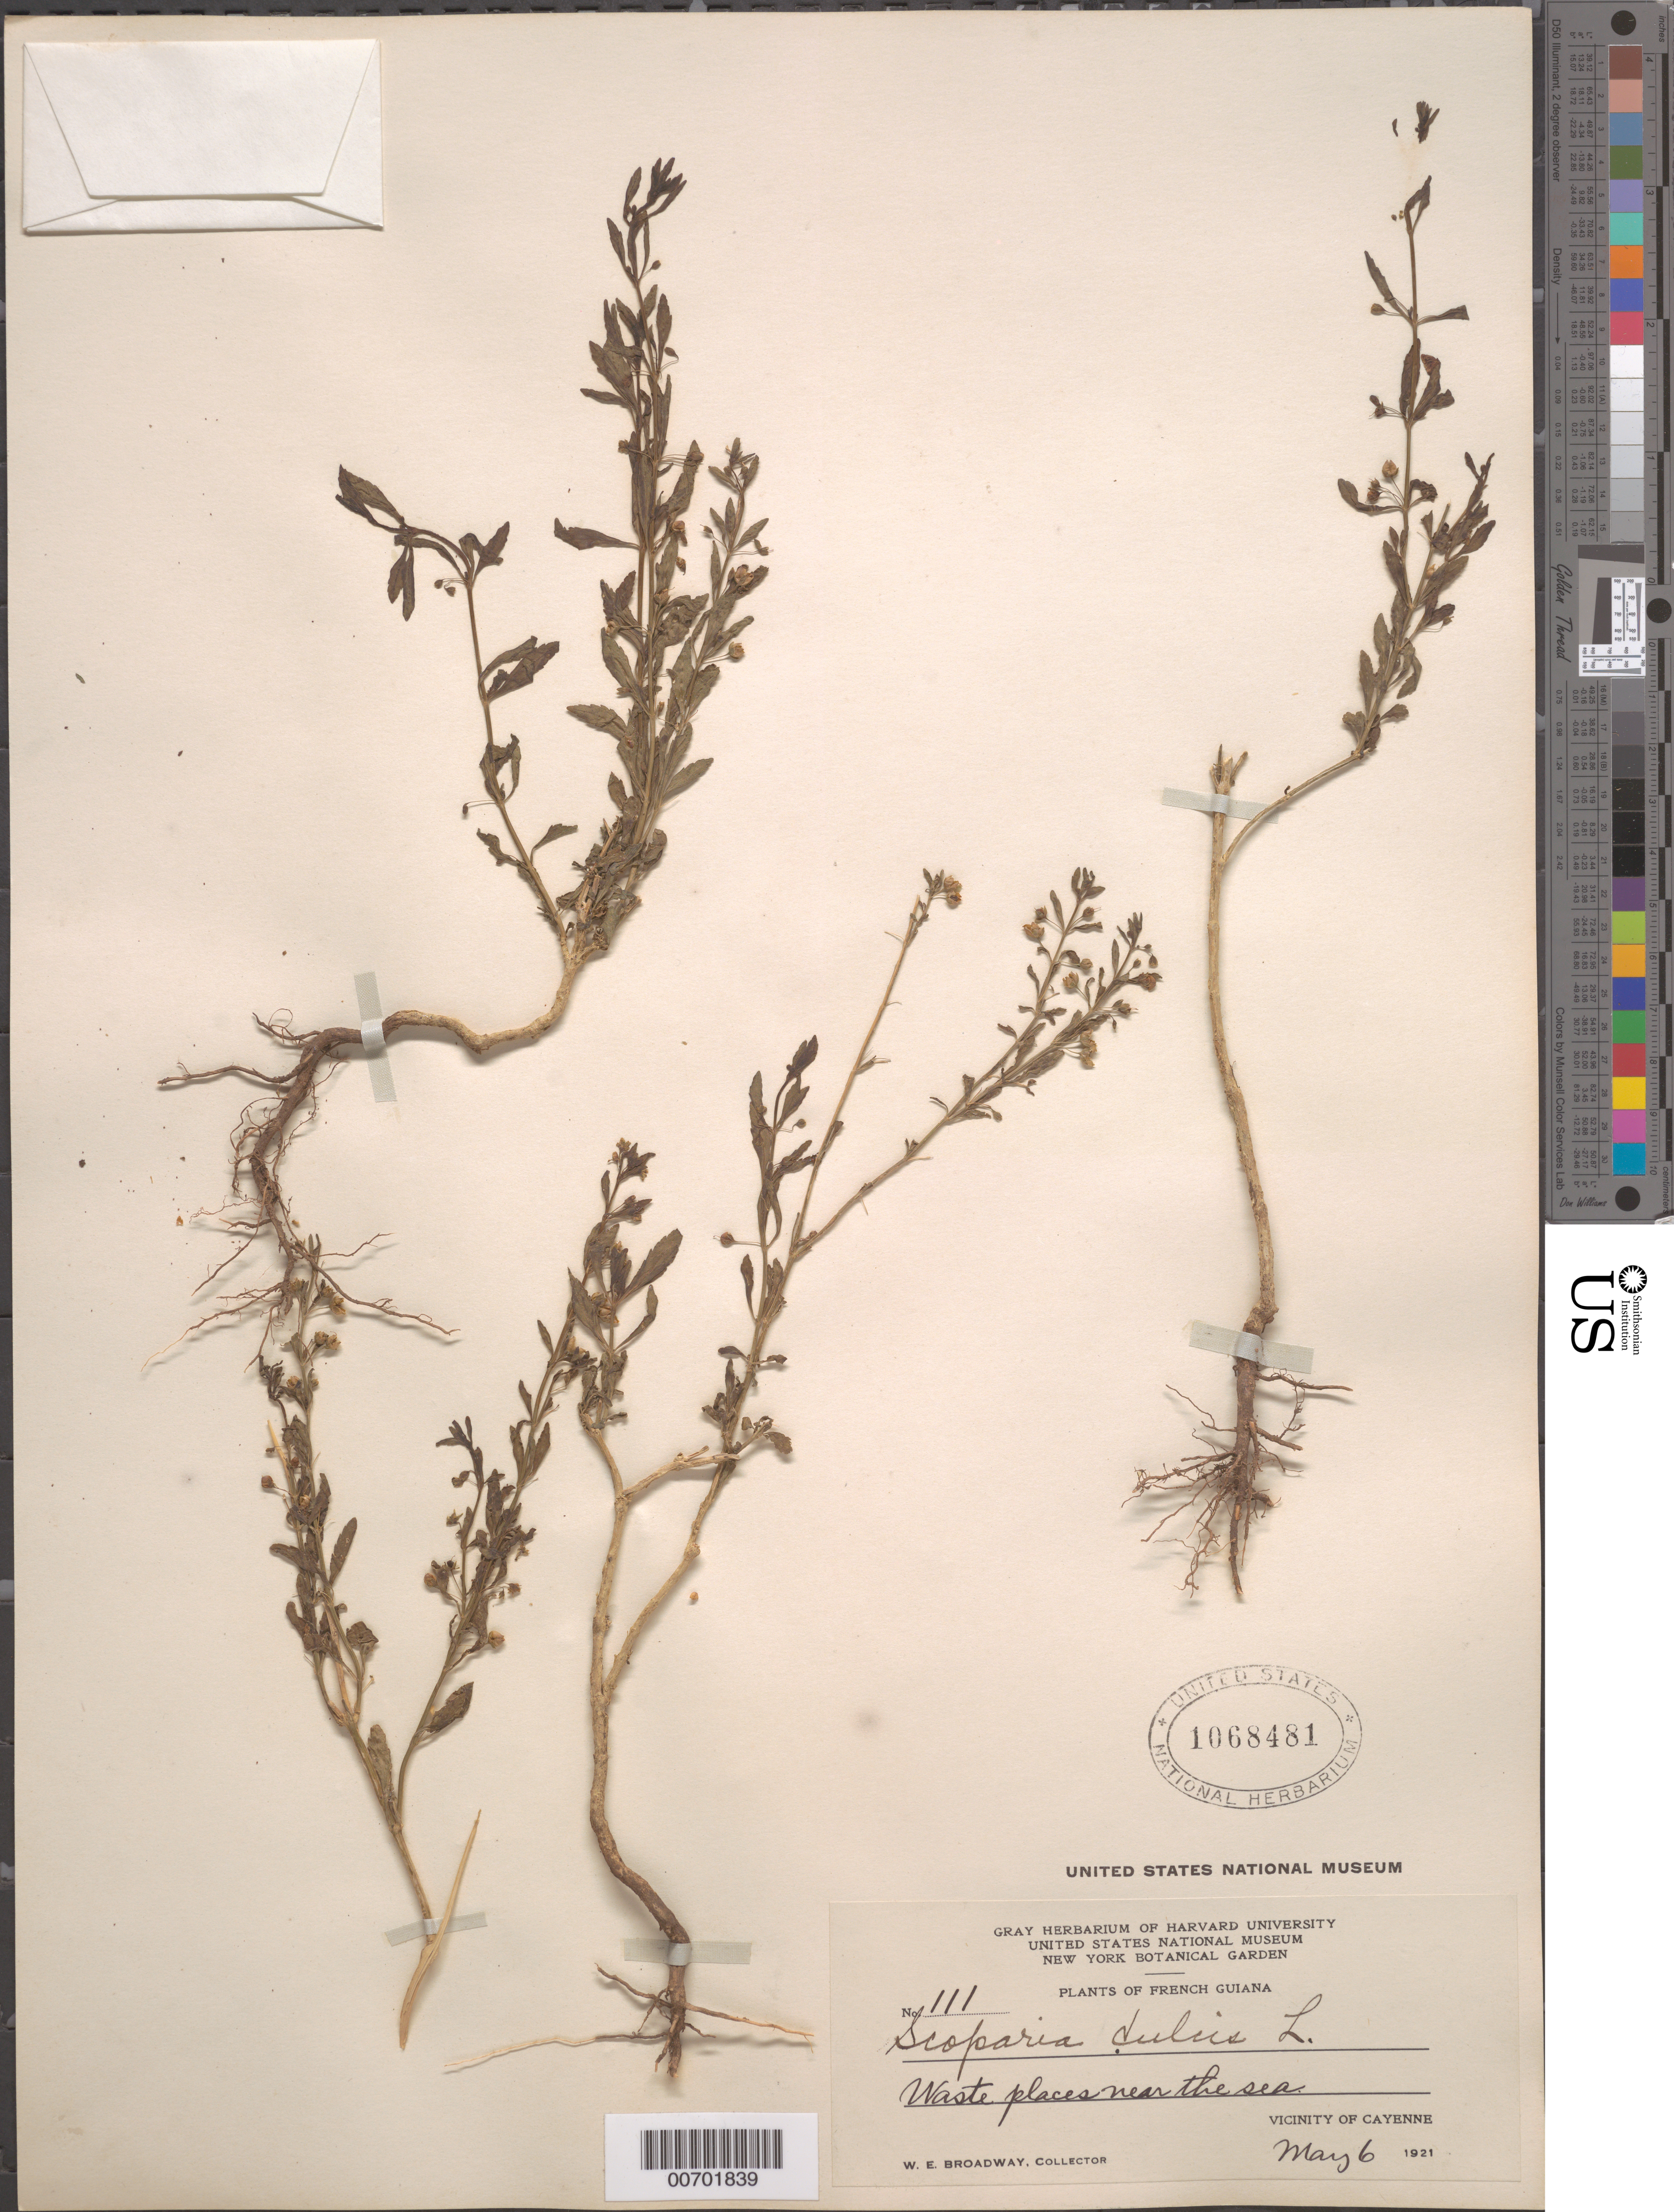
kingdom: Plantae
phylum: Tracheophyta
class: Magnoliopsida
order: Lamiales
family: Plantaginaceae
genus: Scoparia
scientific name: Scoparia dulcis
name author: L.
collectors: W. E. Broadway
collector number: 111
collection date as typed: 6-May-21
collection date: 1921-05-06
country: French Guiana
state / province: Cayenne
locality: Cayenne, vic.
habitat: Waste places near the sea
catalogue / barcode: US 1068481